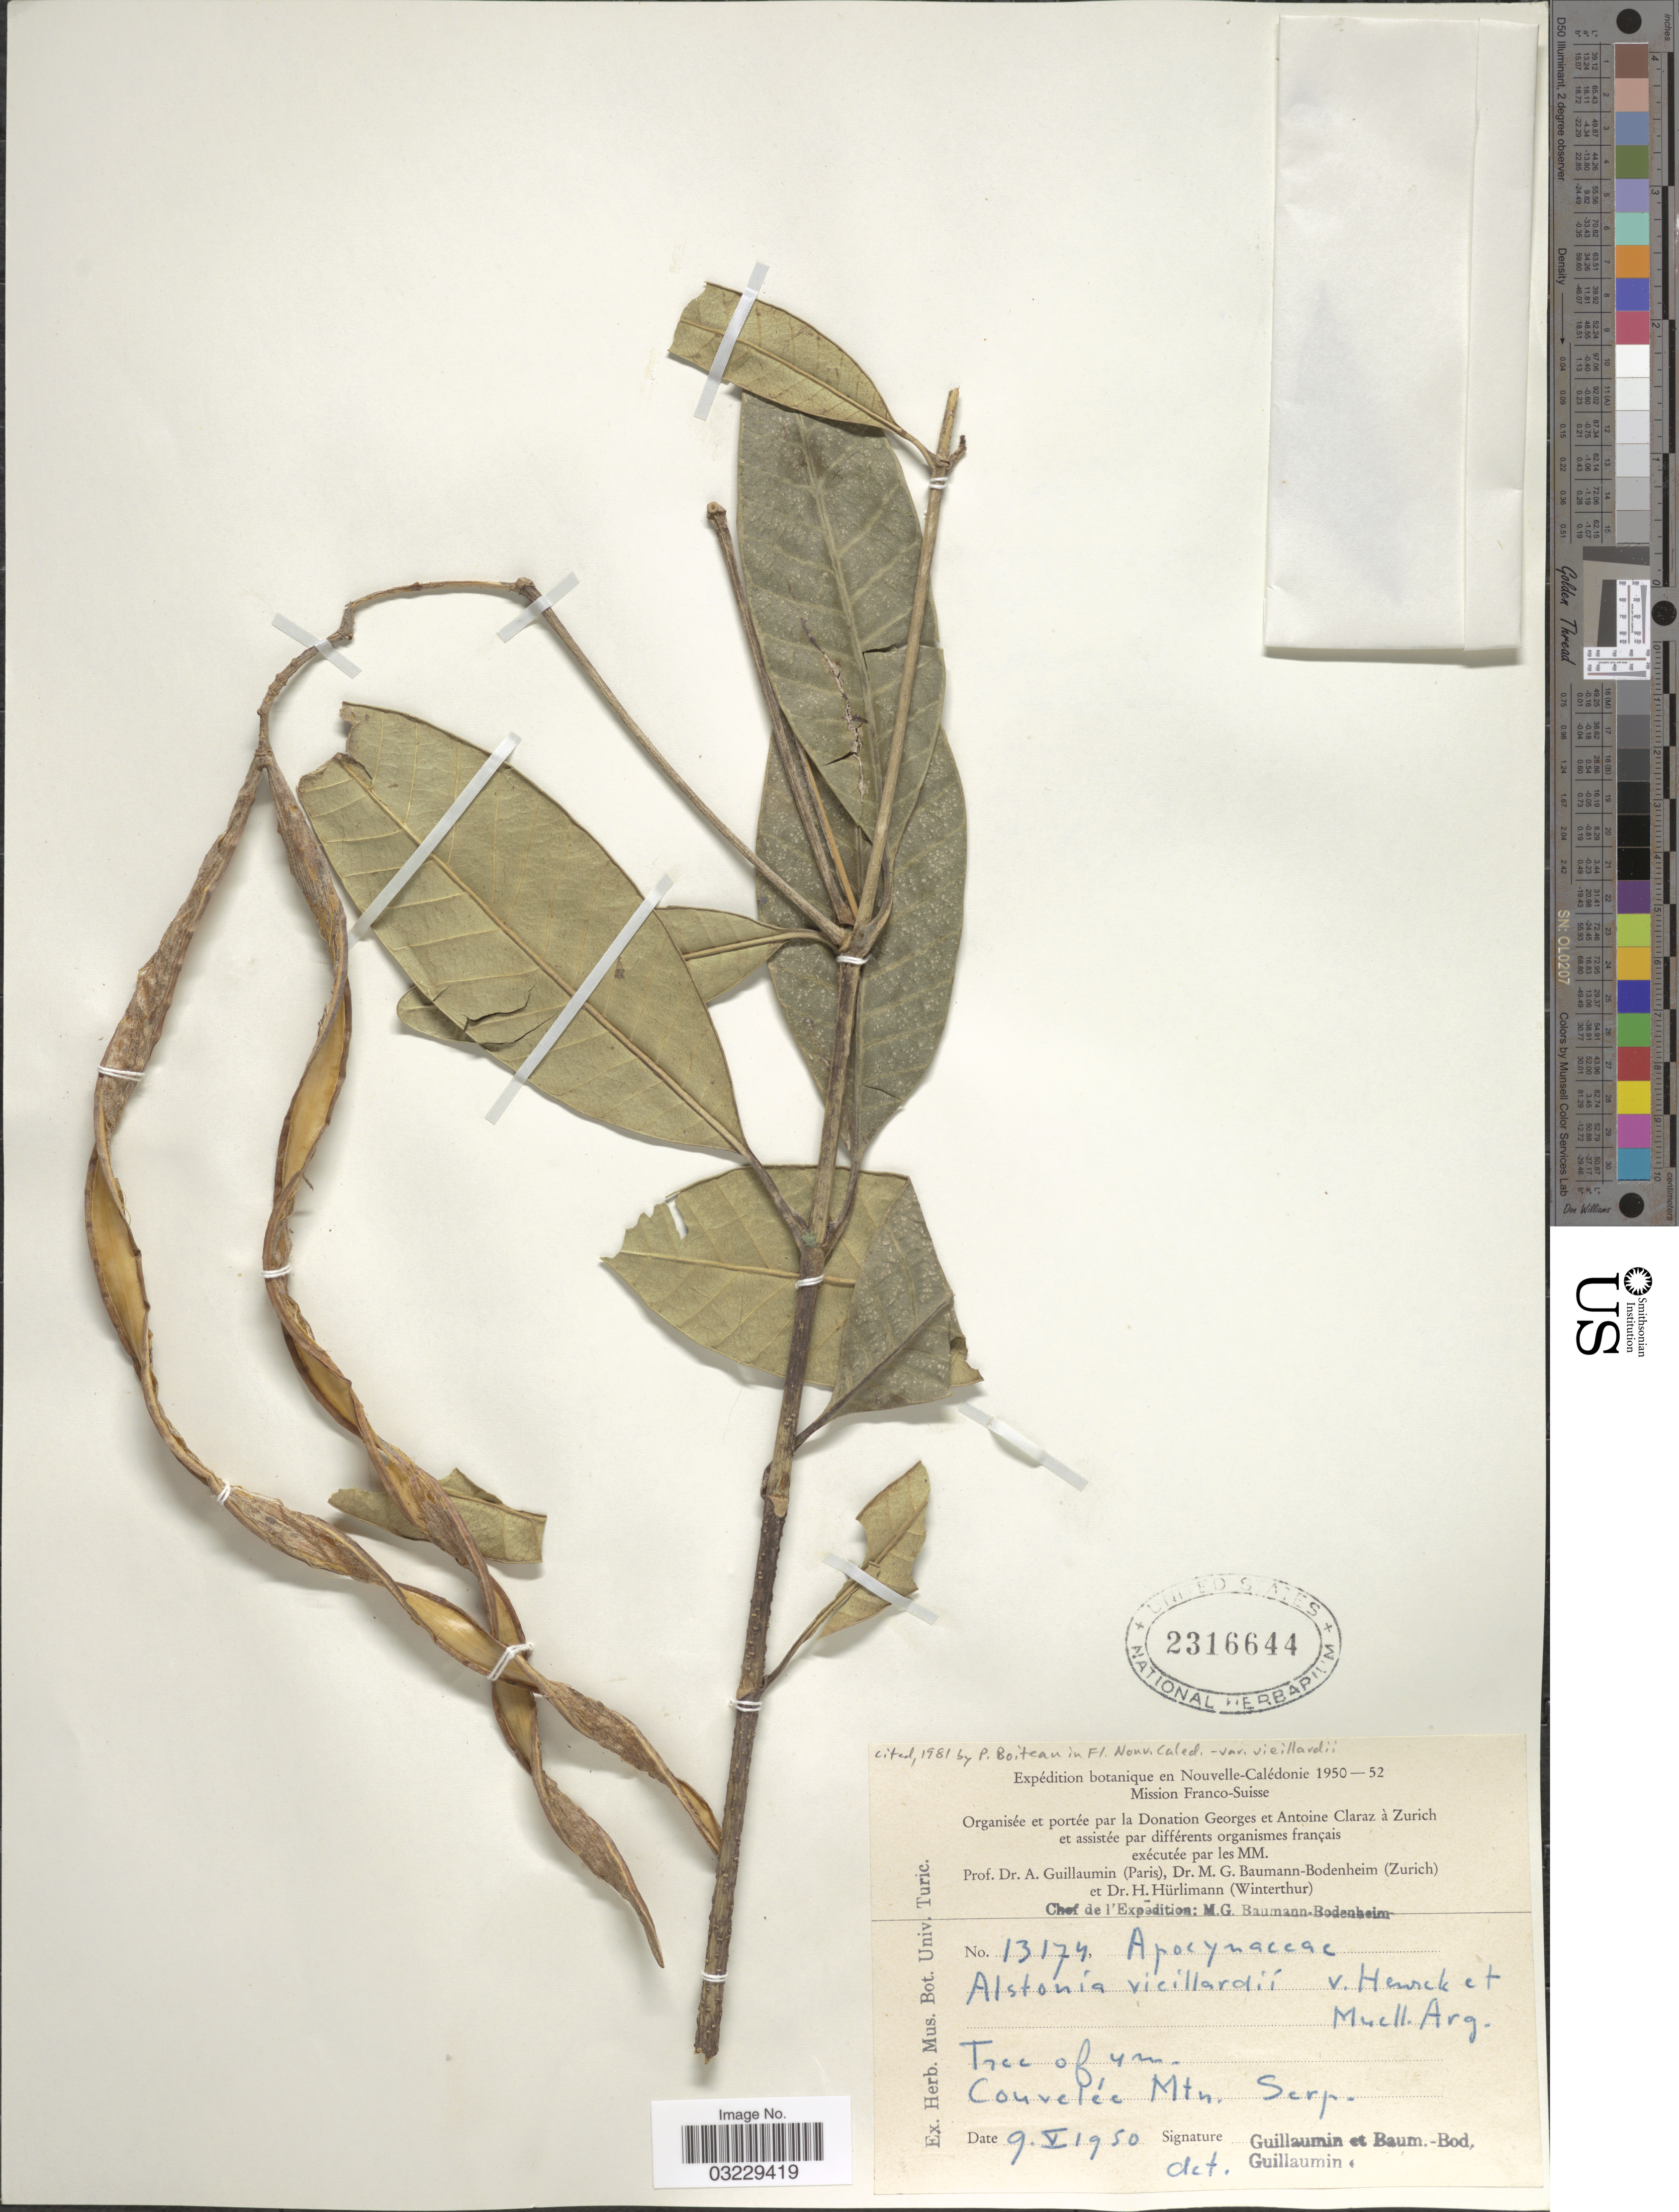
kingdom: Plantae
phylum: Tracheophyta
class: Magnoliopsida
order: Gentianales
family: Apocynaceae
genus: Alstonia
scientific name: Alstonia vieillardii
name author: Van Heurck & Müll. Arg.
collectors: A. Guillaumin & M. G. Baumann-Bodenheim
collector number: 13174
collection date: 1950-05-09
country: New Caledonia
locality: Couvelée Mtn.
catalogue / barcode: US 2316644